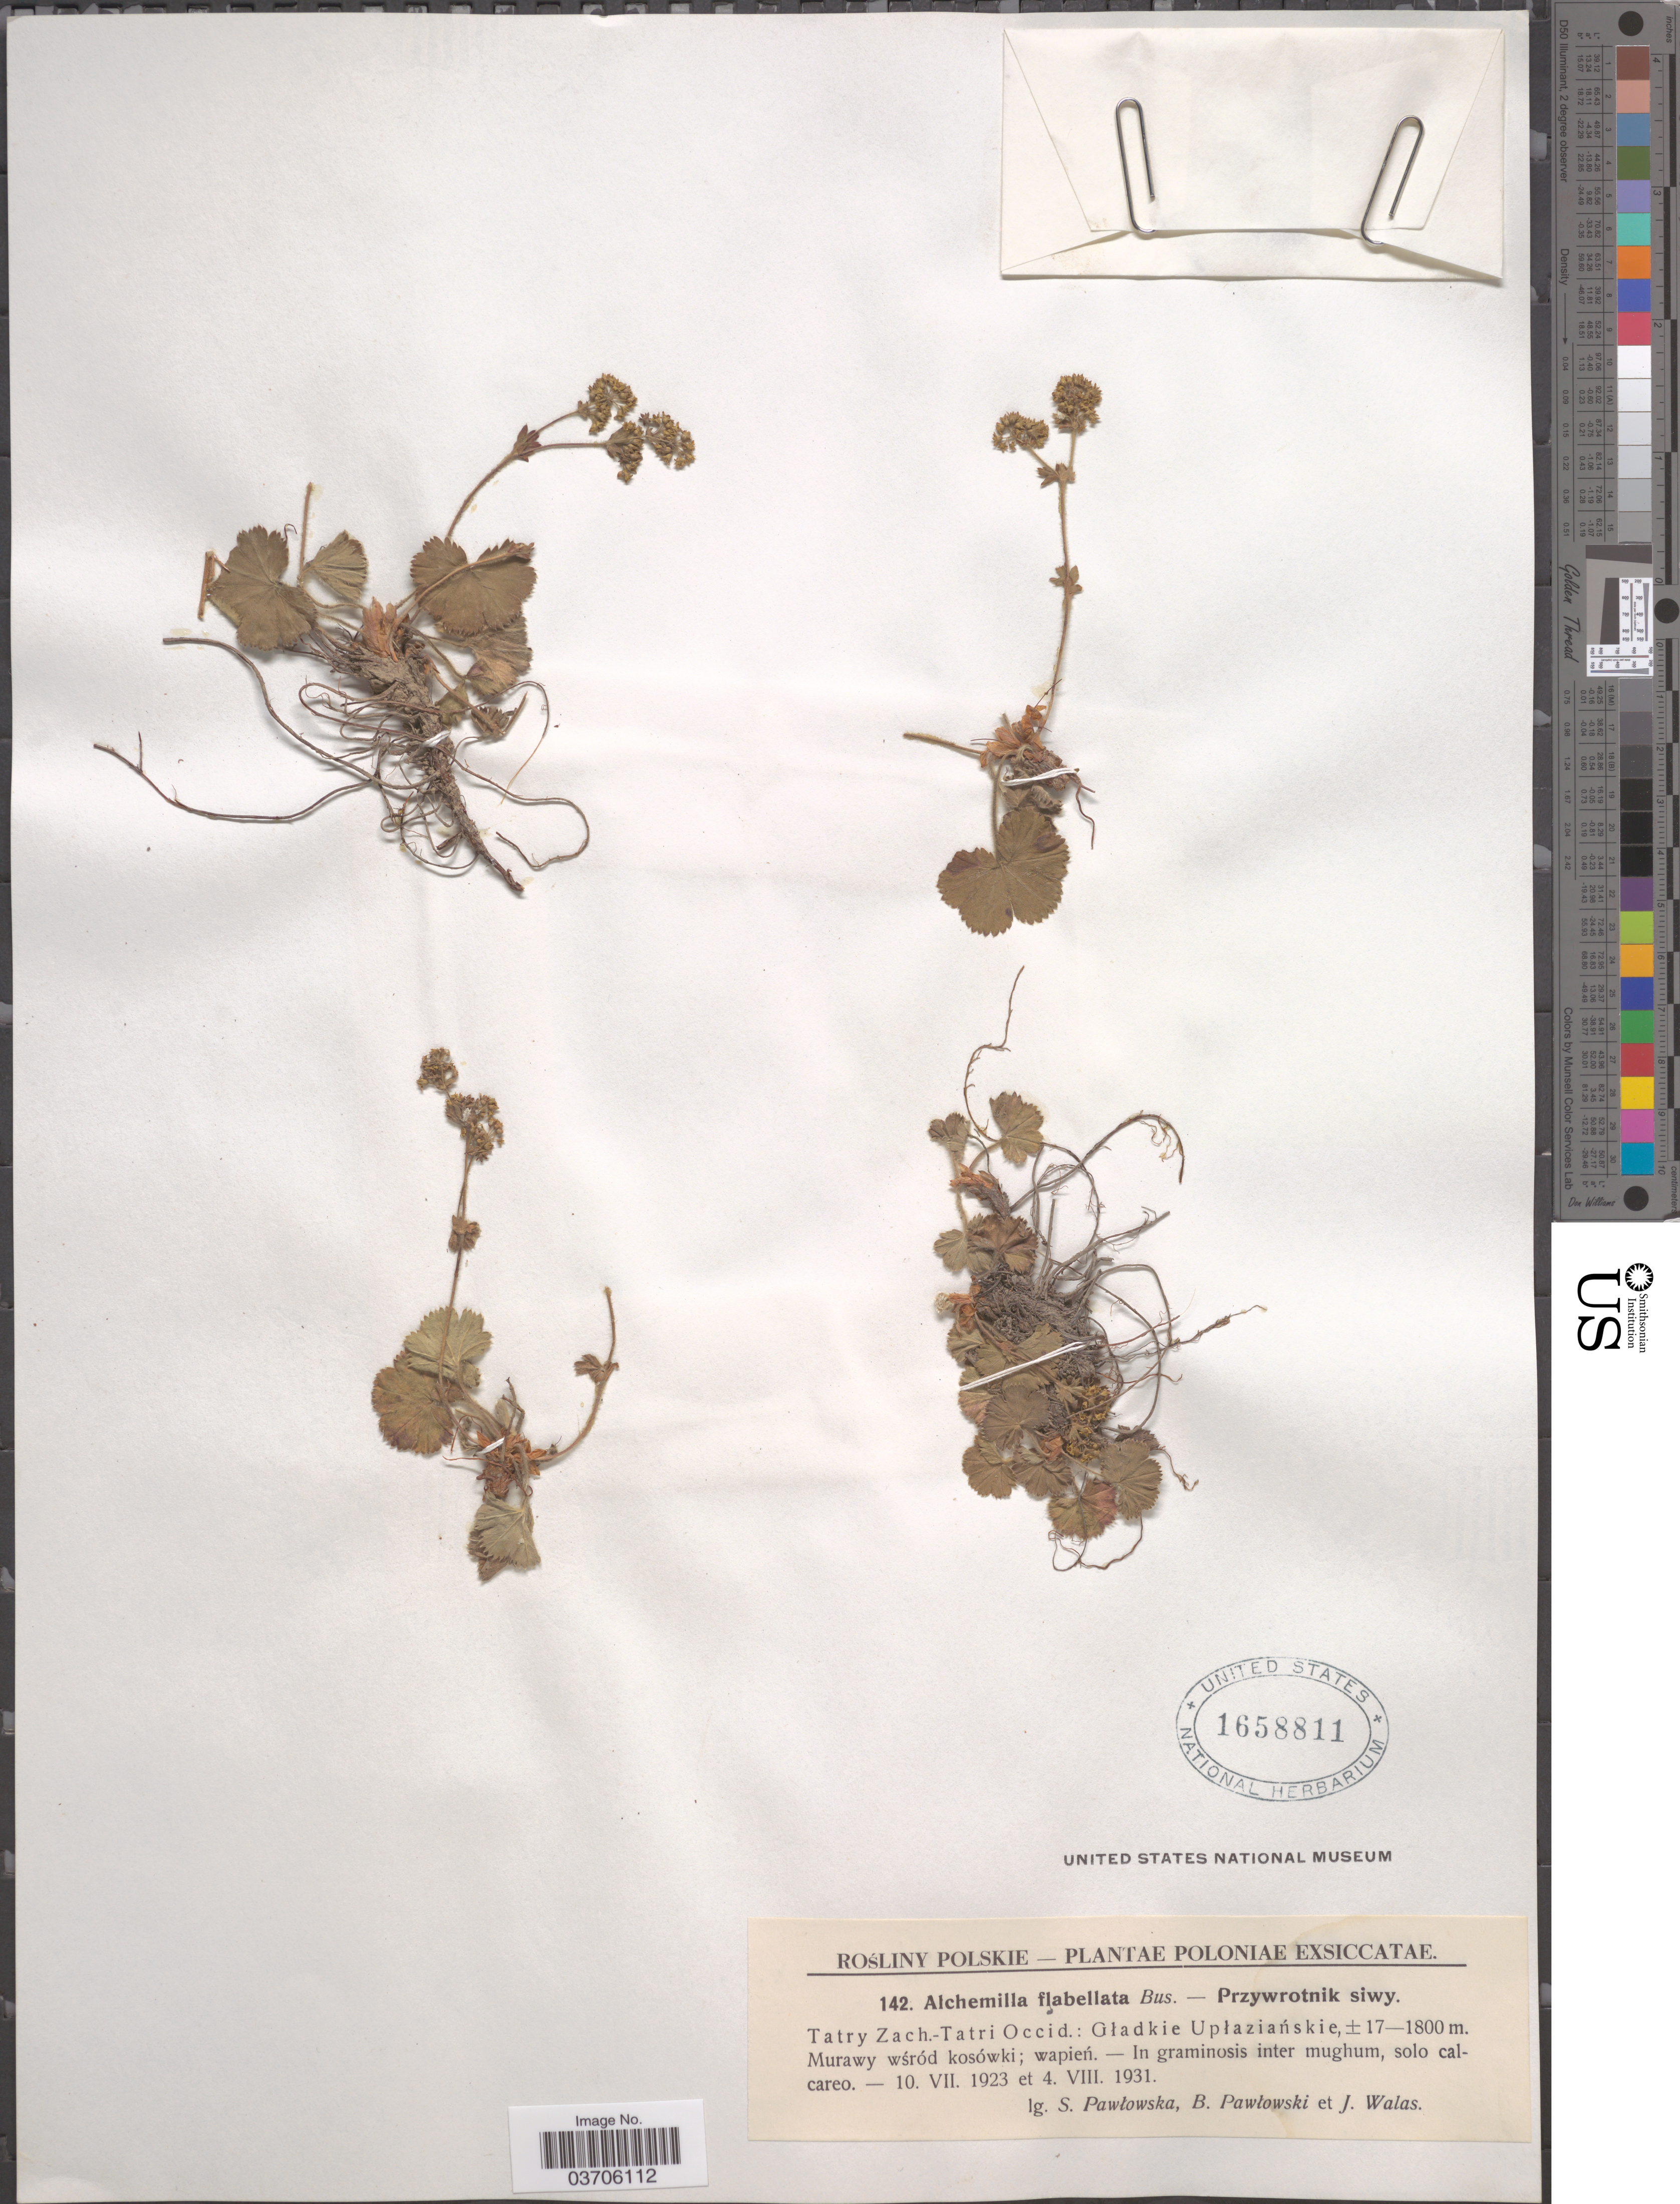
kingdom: Plantae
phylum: Tracheophyta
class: Magnoliopsida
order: Rosales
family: Rosaceae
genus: Alchemilla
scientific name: Alchemilla flabellata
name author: Buser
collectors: S. Pawlowska, B. Pawlowski & J. Walas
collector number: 142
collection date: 1923-07-10/1931-08-04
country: Poland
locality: Poloniae. Tatry Zach.-Tatri Occid.: Gładkie Upłaziańskie.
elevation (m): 1700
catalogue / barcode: US 1658811